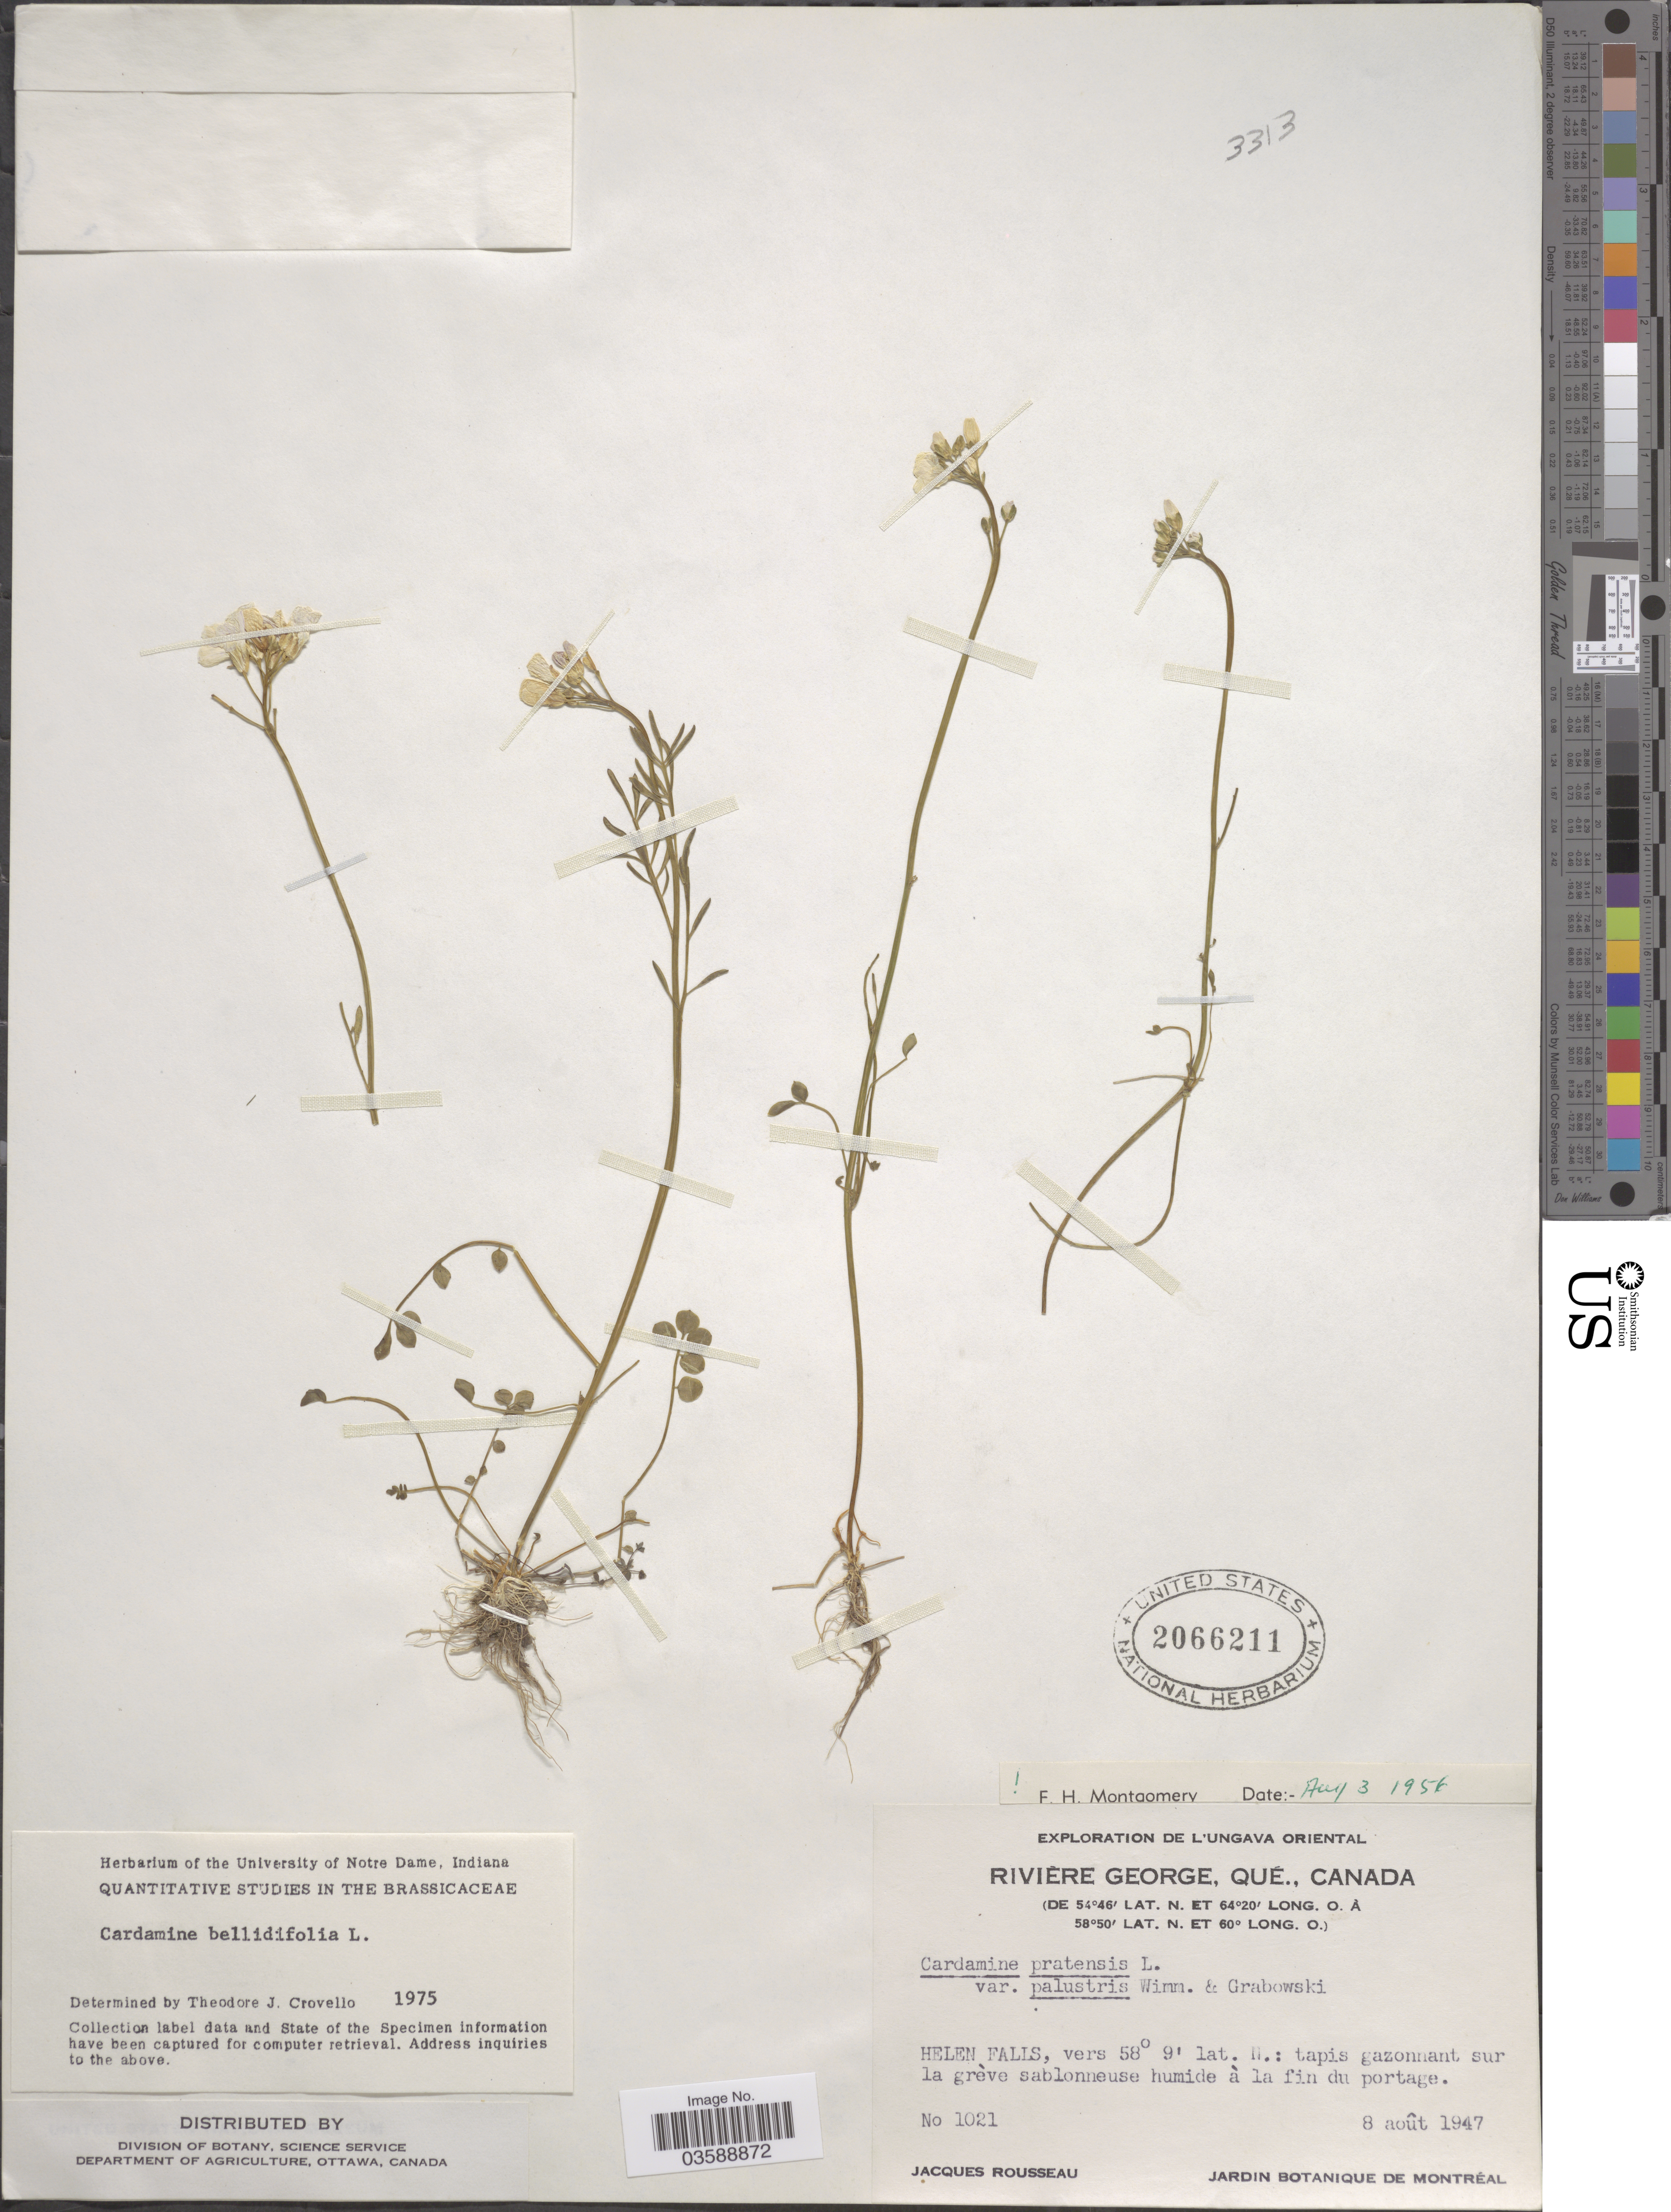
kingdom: Plantae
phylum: Tracheophyta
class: Magnoliopsida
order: Brassicales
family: Brassicaceae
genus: Cardamine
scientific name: Cardamine bellidifolia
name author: L.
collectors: J. Rousseau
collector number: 1021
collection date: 1947-08-08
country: Canada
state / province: Quebec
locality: De L'Ungava Oriental. Rivière George. Helen Falls: tapis gazonnant sur le grève sablonneuse humide à la fin du portage.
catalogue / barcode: US 2066211